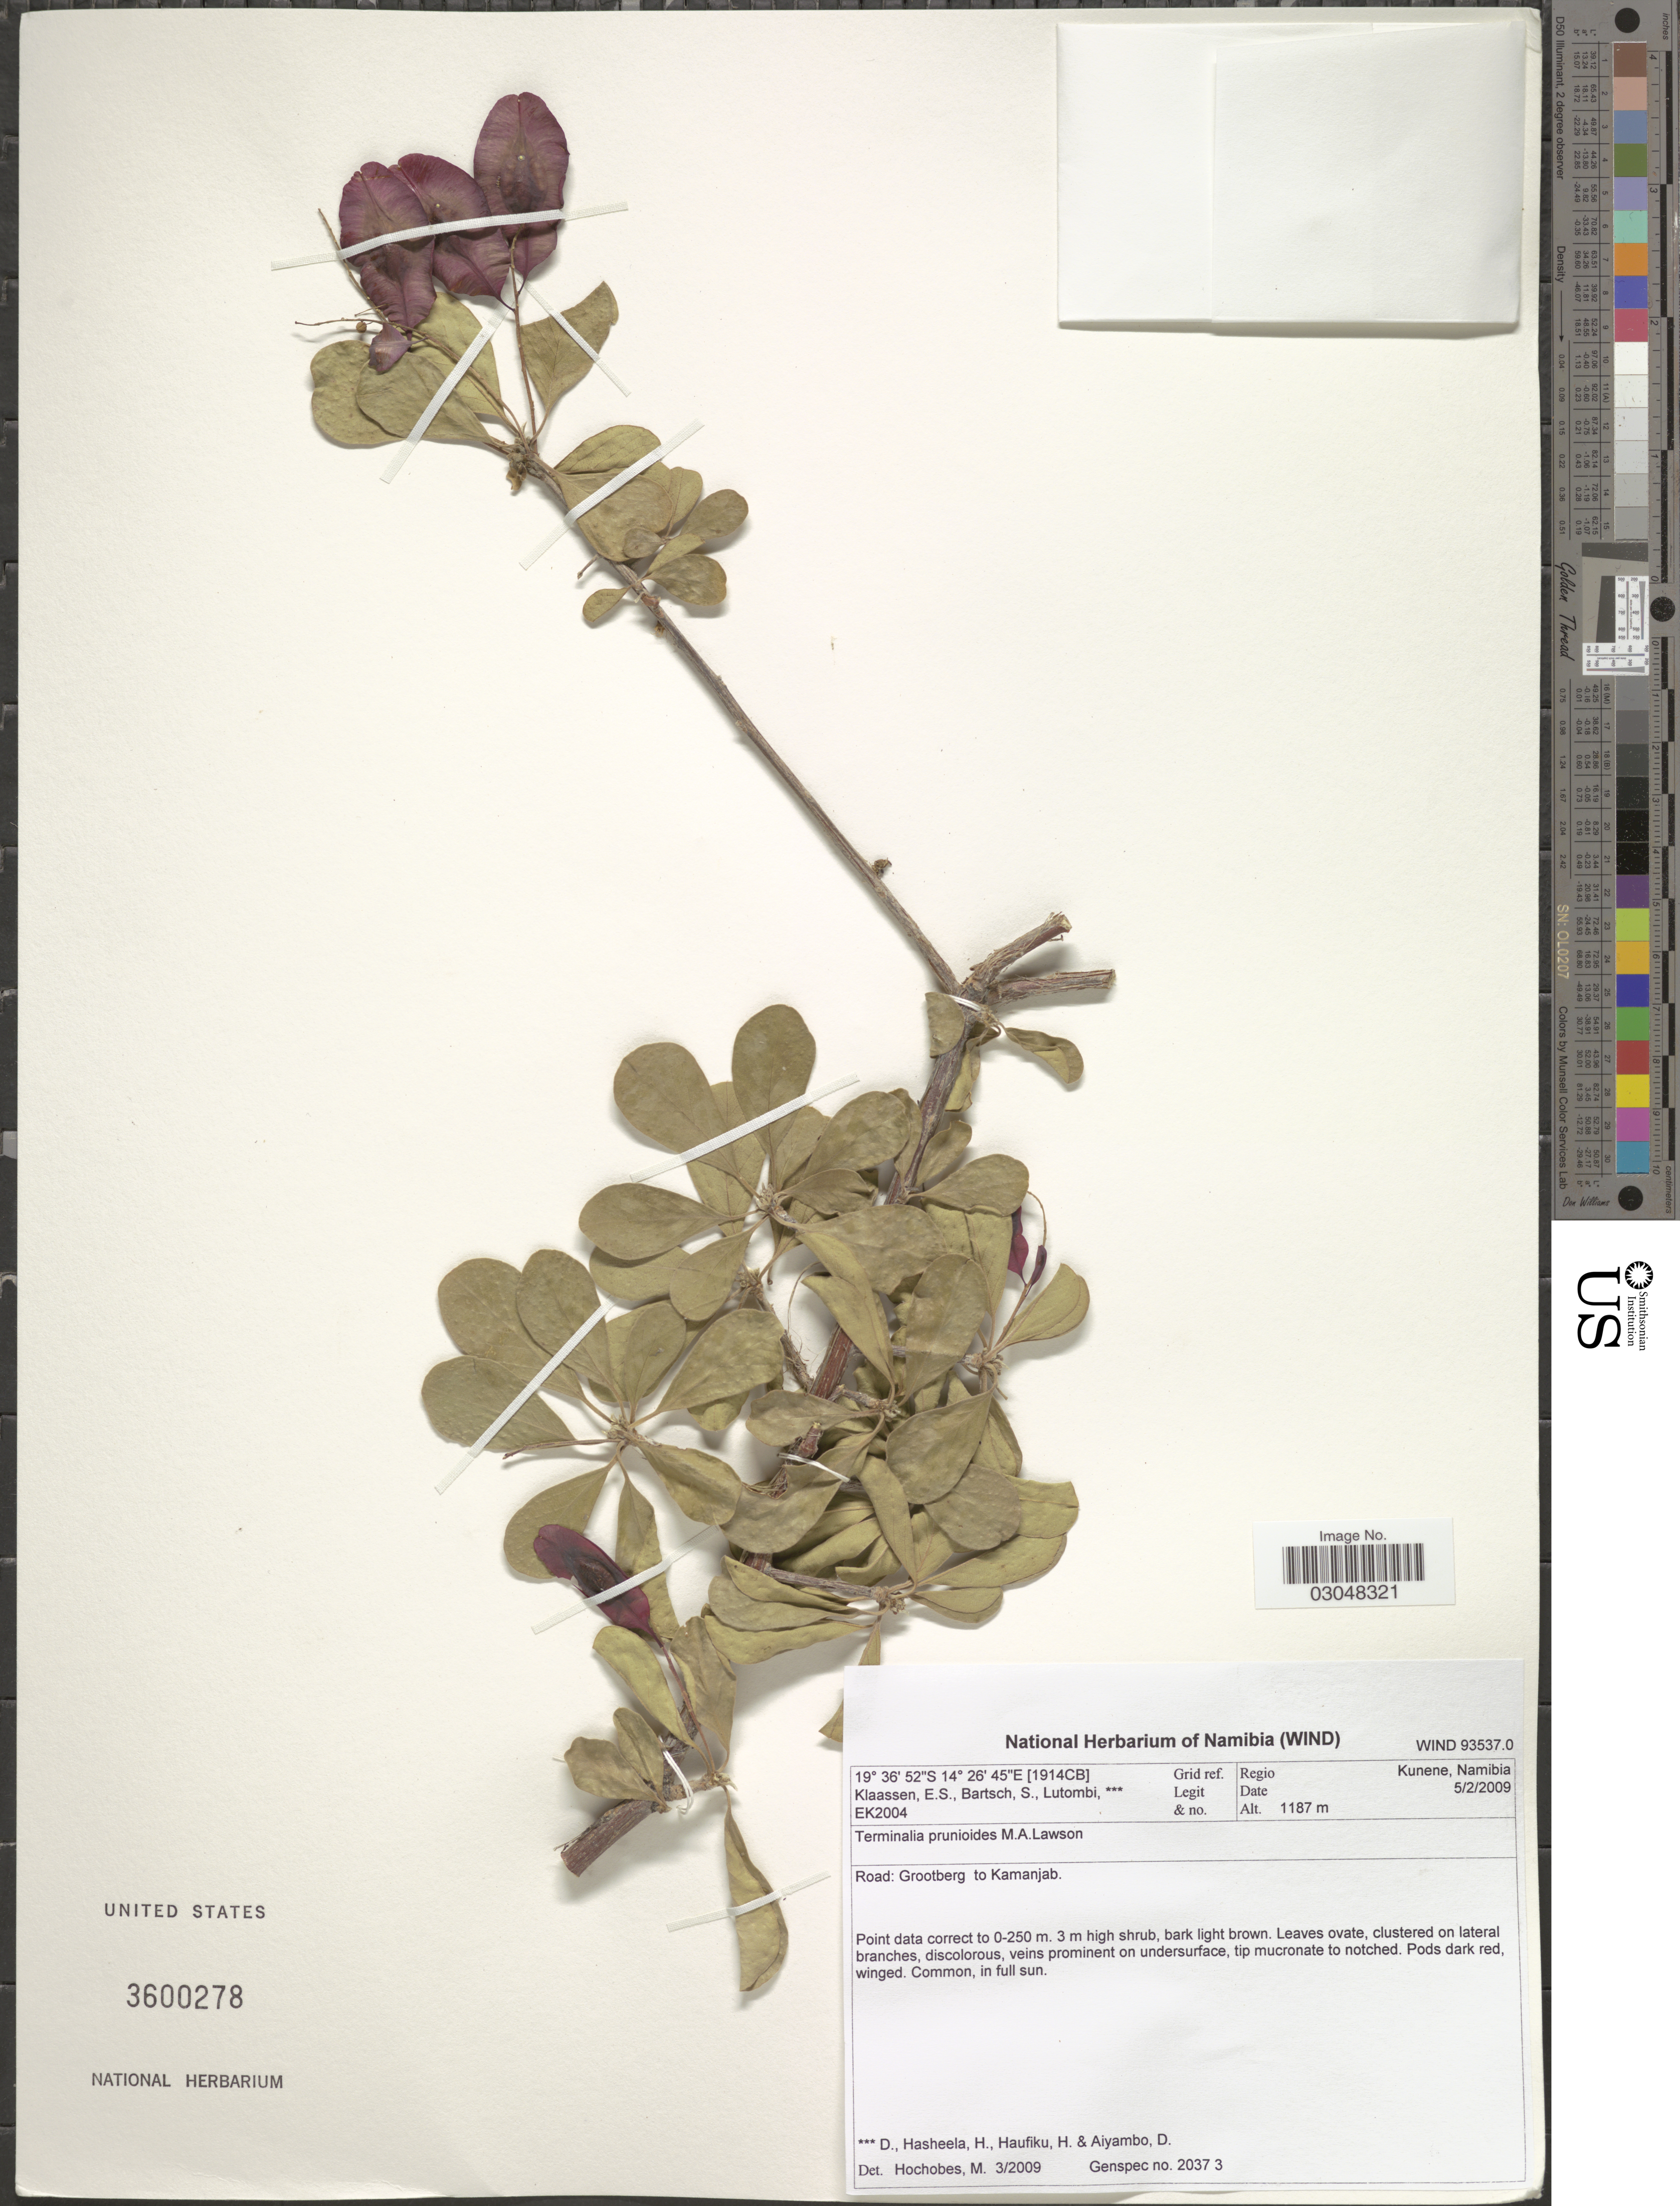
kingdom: Plantae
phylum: Tracheophyta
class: Magnoliopsida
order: Myrtales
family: Combretaceae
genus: Terminalia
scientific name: Terminalia prunioides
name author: M.A. Lawson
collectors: E. S. Klaassen, S. Bartsch, D. Lutombi, H. Hasheela & et al.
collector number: EK2004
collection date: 2009-02-05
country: Namibia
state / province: Kunene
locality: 1914CB Grid ref. Road: Grootberg to Kamanjab.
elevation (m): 1187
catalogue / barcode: US 3600278